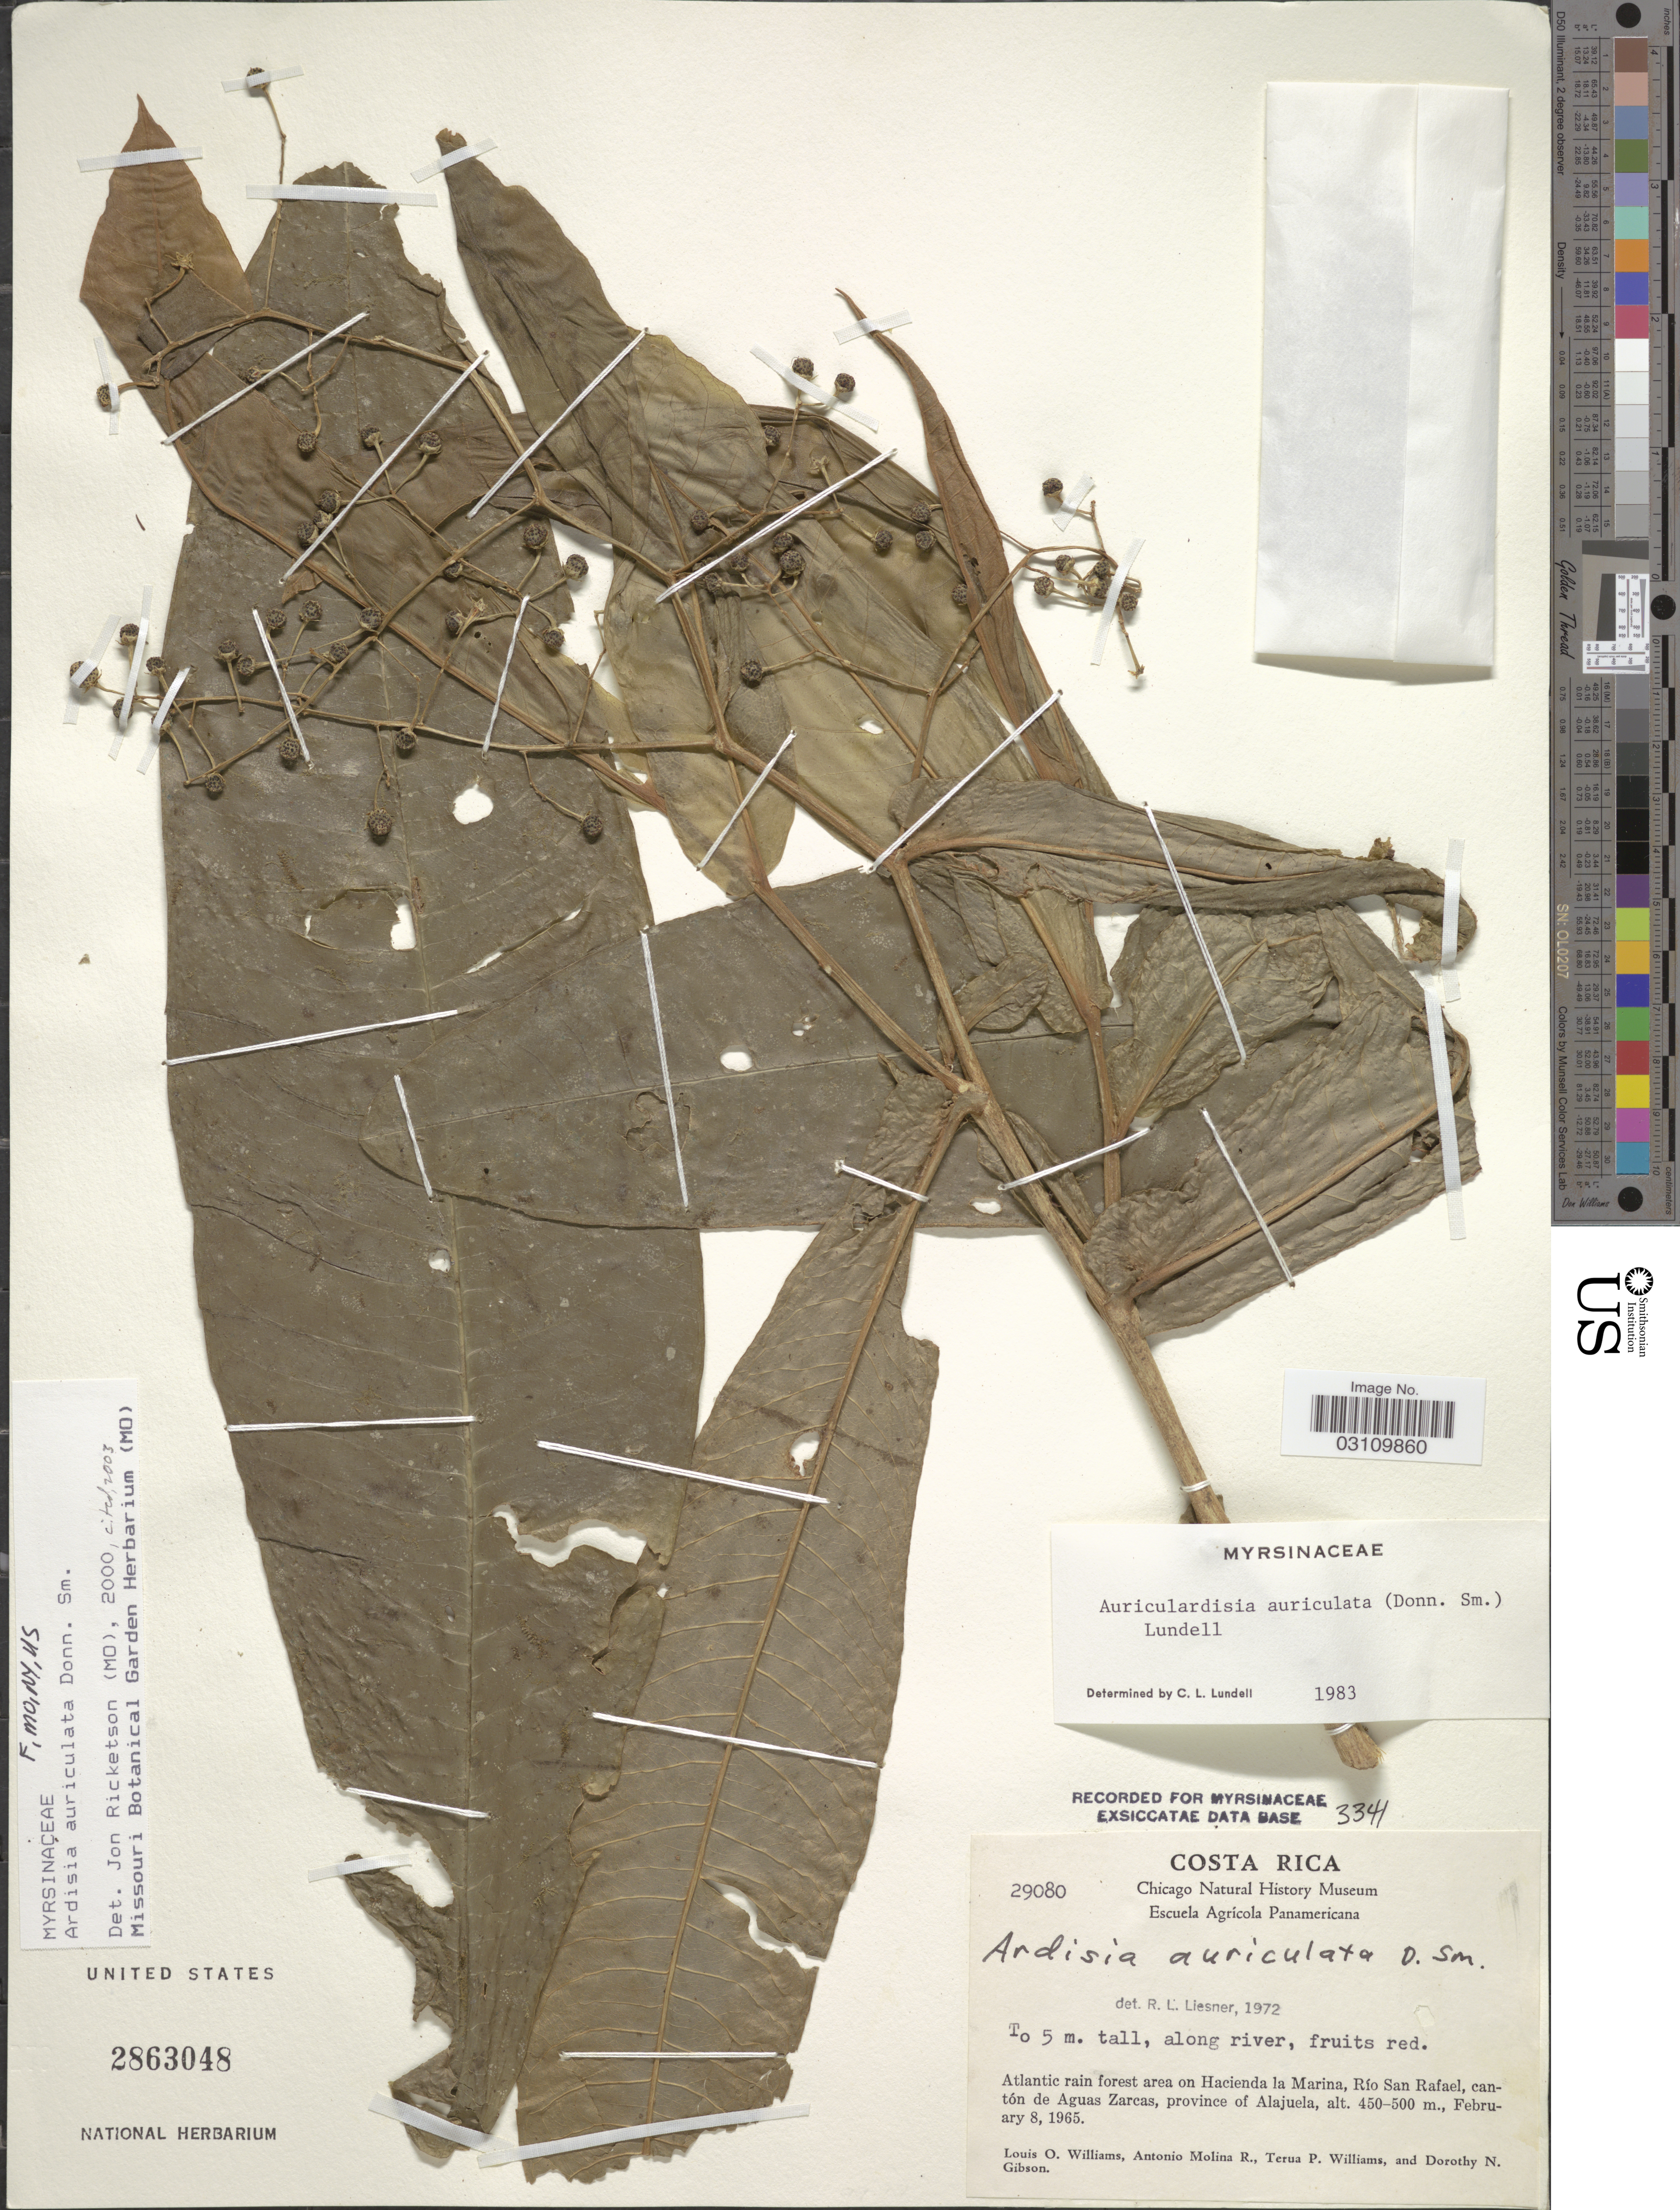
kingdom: Plantae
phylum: Tracheophyta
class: Magnoliopsida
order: Ericales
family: Primulaceae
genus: Ardisia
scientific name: Ardisia auriculata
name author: Donn. Sm.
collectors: L. O. Williams, A. Molina R., T. Williams & D. N. Gibson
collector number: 29080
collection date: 1965-02-08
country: Costa Rica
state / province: Alajuela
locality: Atlantic rain forest area on Hacienda la Marina, Río San Rafael, cantón de Aguas Zarcas.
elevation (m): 450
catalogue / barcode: US 2863048